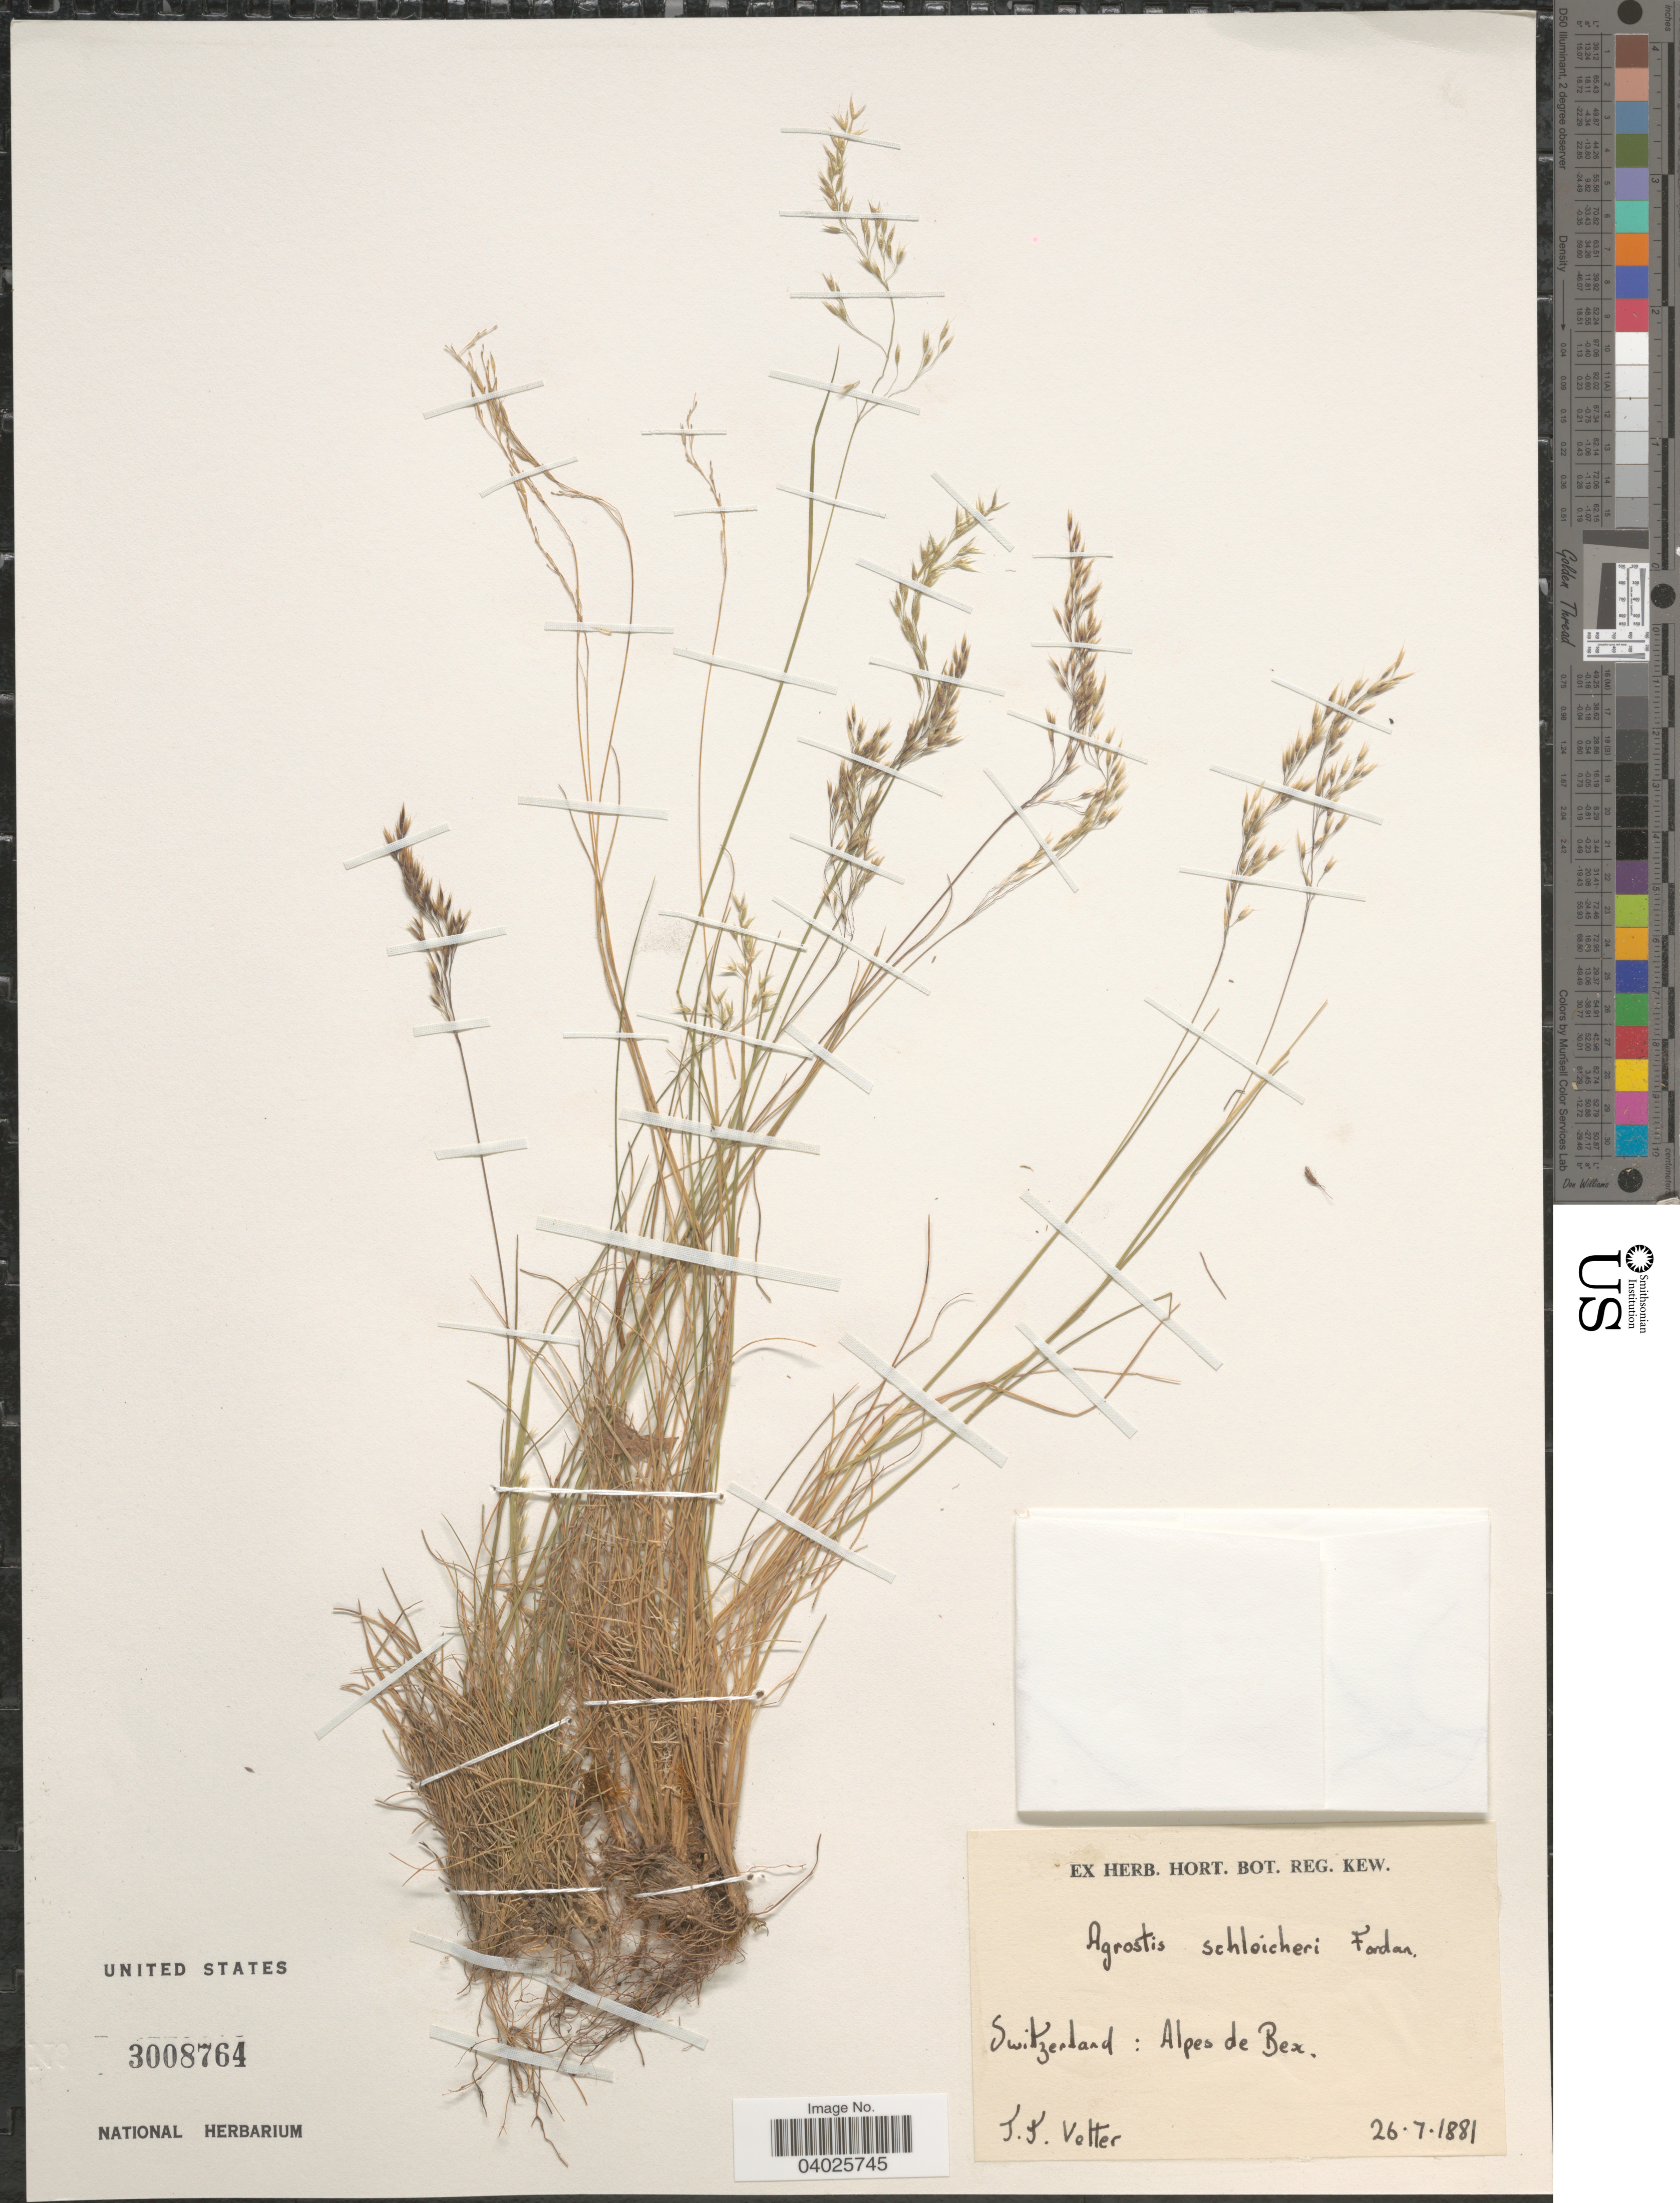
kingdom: Plantae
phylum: Tracheophyta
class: Liliopsida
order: Poales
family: Poaceae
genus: Alpagrostis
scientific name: Alpagrostis schleicheri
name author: (Jord. & Verl.) P.M. Peterson et al.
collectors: T. Velter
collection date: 1881-07-26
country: Switzerland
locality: Alpes de Bex.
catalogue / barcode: US 3008764